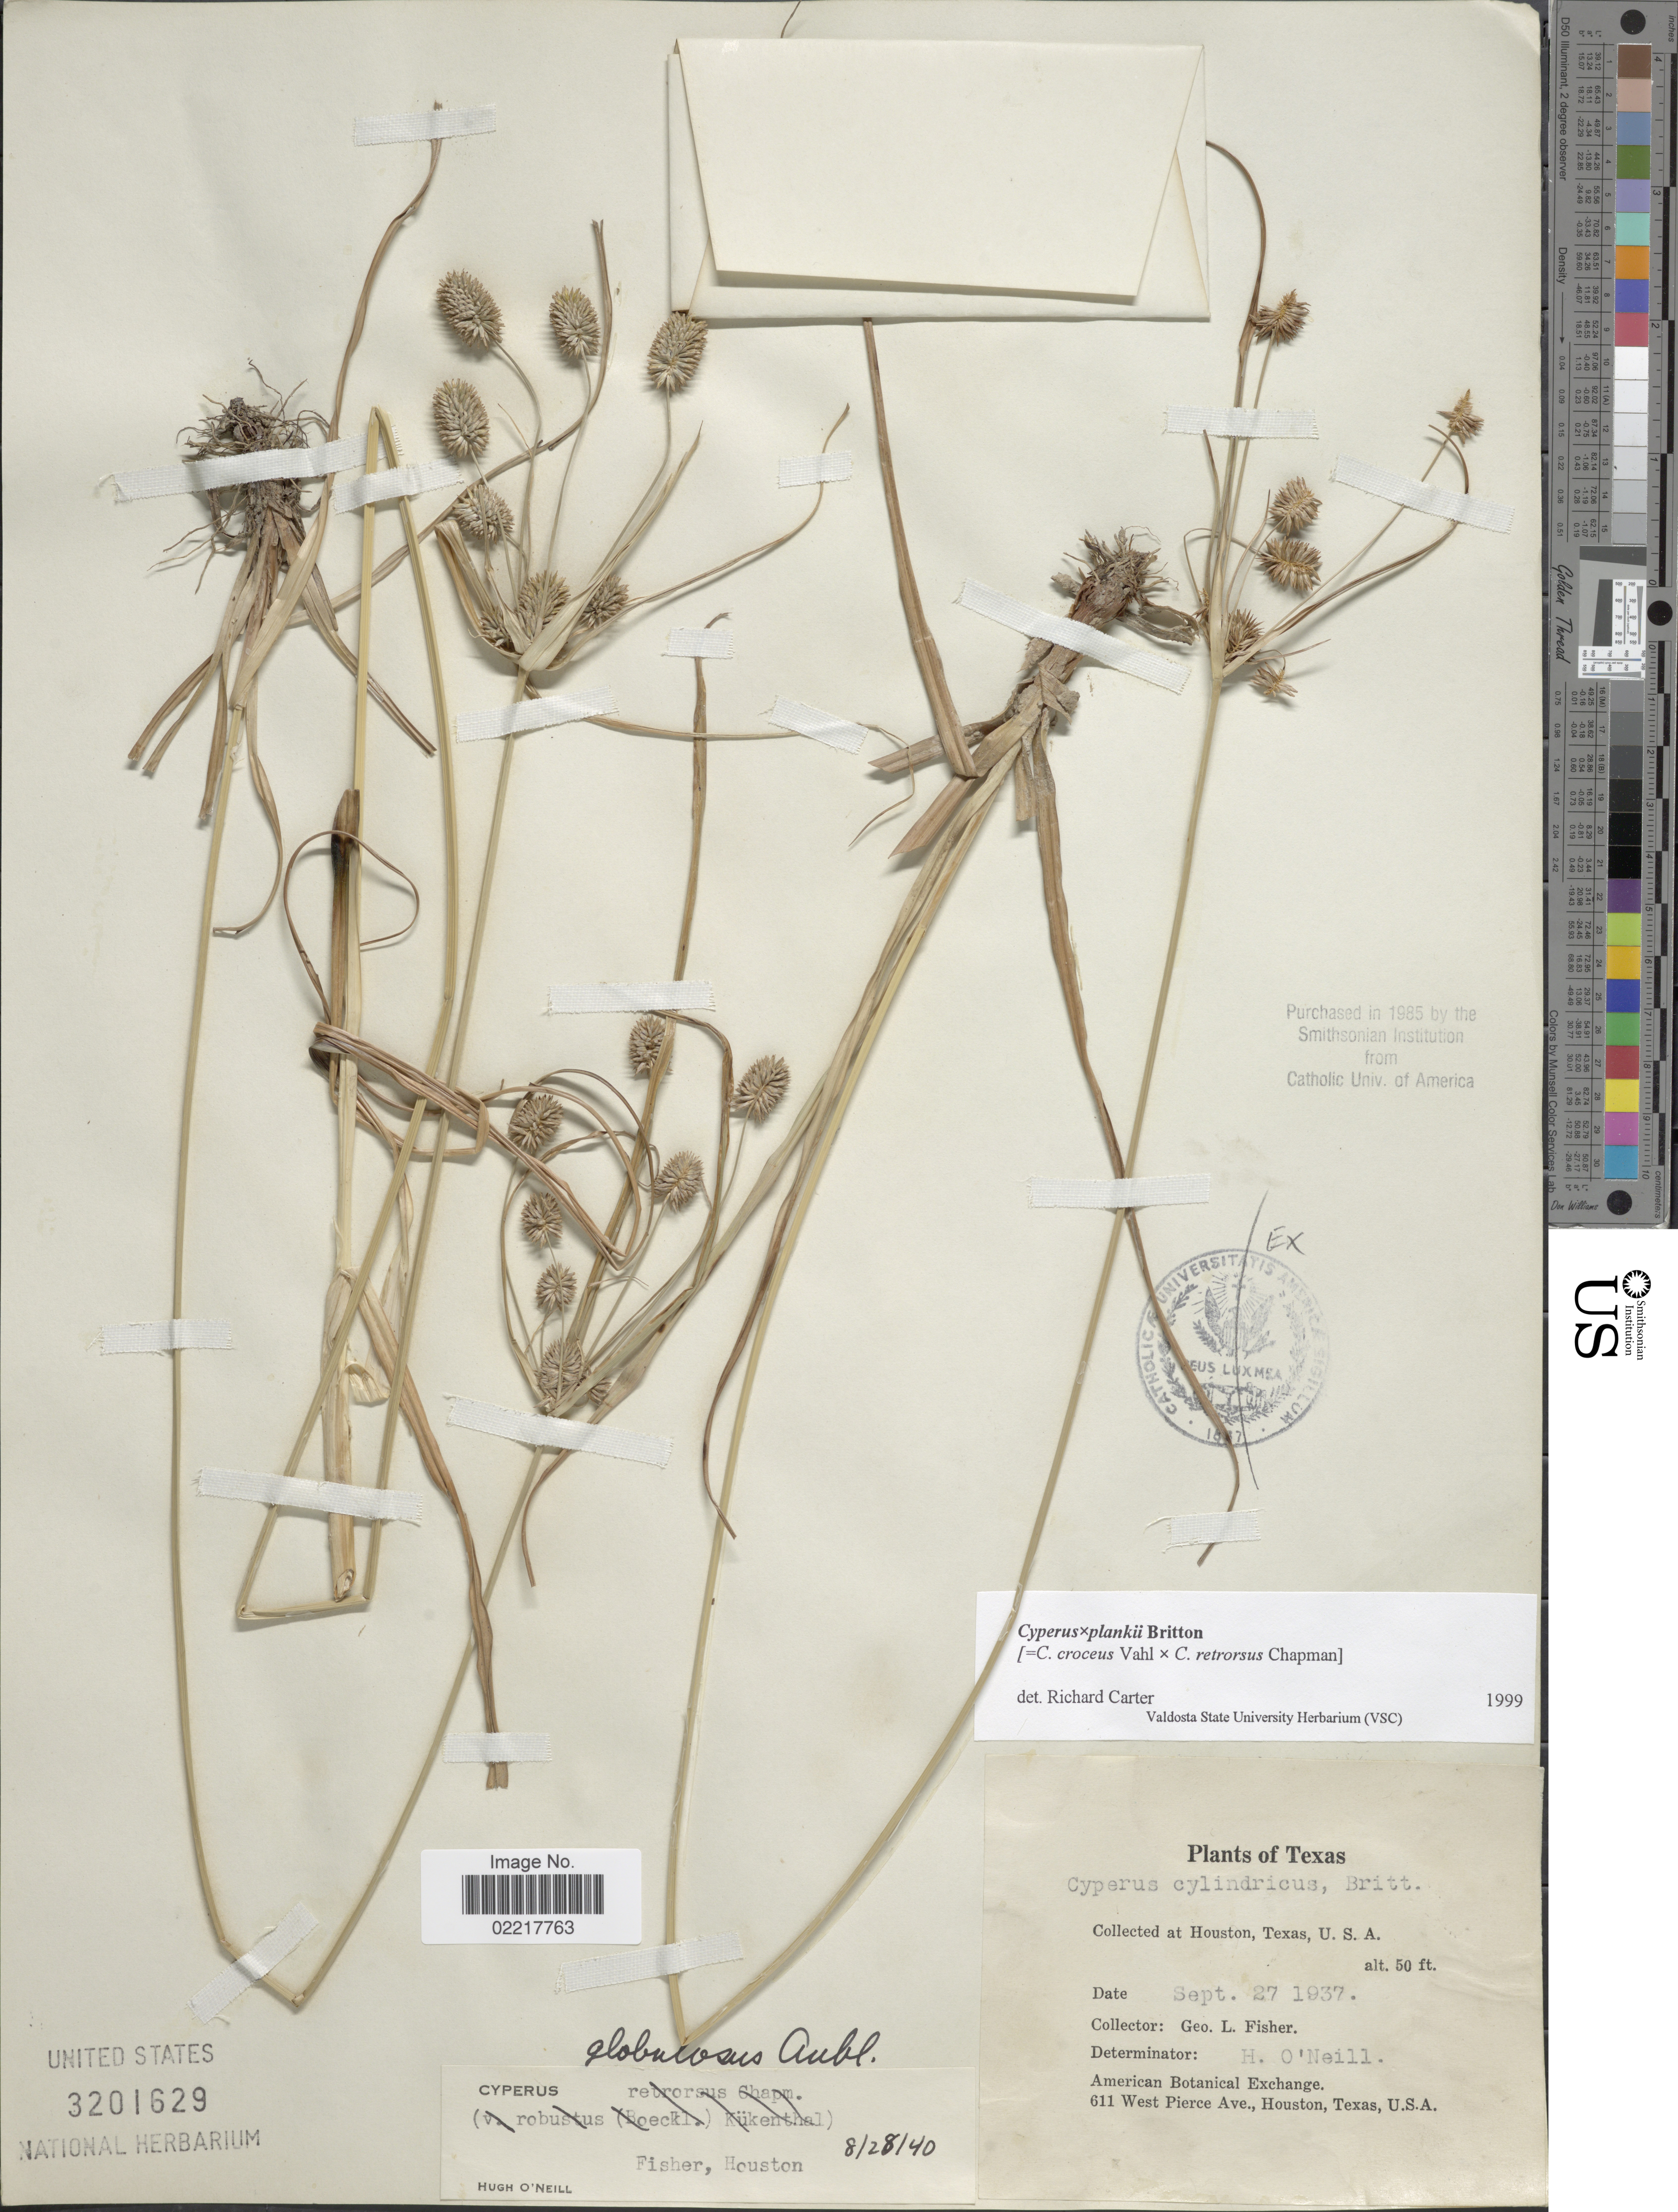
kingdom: Plantae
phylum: Tracheophyta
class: Liliopsida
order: Poales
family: Cyperaceae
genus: Cyperus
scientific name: Cyperus x plankii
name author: Britton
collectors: G. L. Fisher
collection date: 1937-09-27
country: United States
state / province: Texas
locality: Houston, Texas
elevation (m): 15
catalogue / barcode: US 3201629